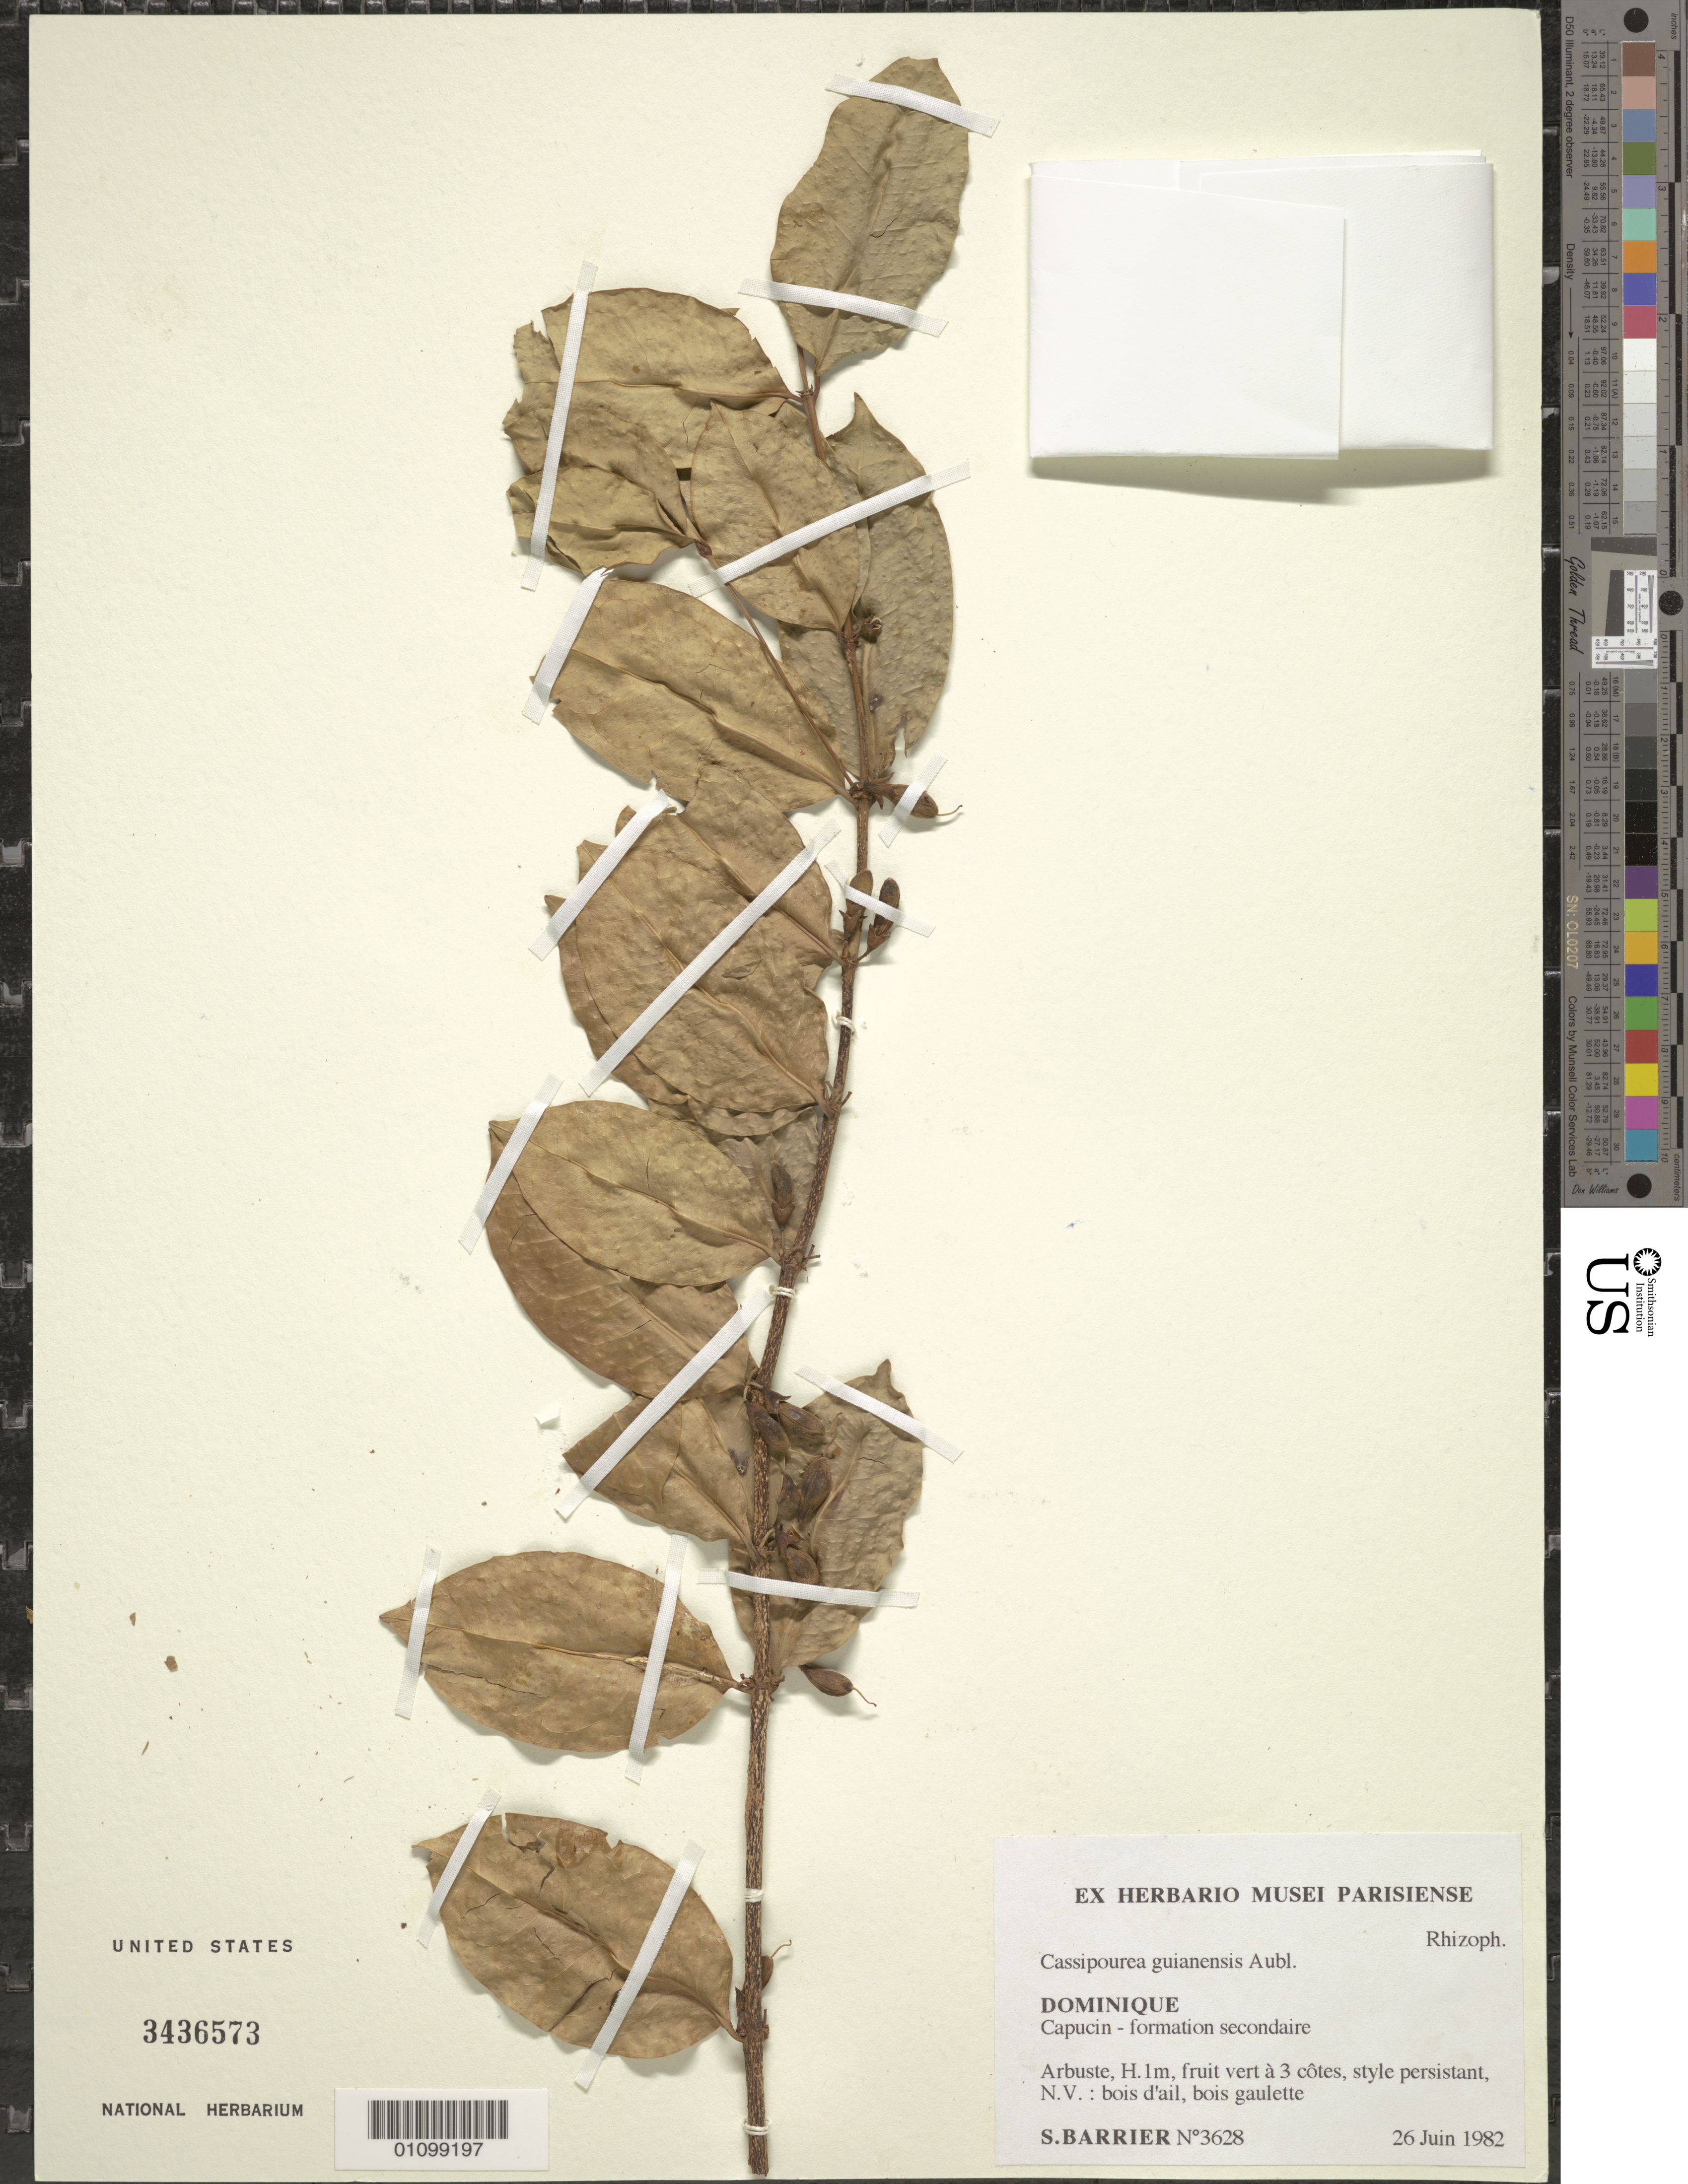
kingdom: Plantae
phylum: Tracheophyta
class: Magnoliopsida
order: Malpighiales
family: Rhizophoraceae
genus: Cassipourea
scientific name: Cassipourea guianensis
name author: Aubl.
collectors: S. Barrier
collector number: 3628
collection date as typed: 26 Jun 1982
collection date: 1982-06-26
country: Dominica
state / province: St. John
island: Dominica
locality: Capucin - formation secondaire.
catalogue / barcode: US 1099197